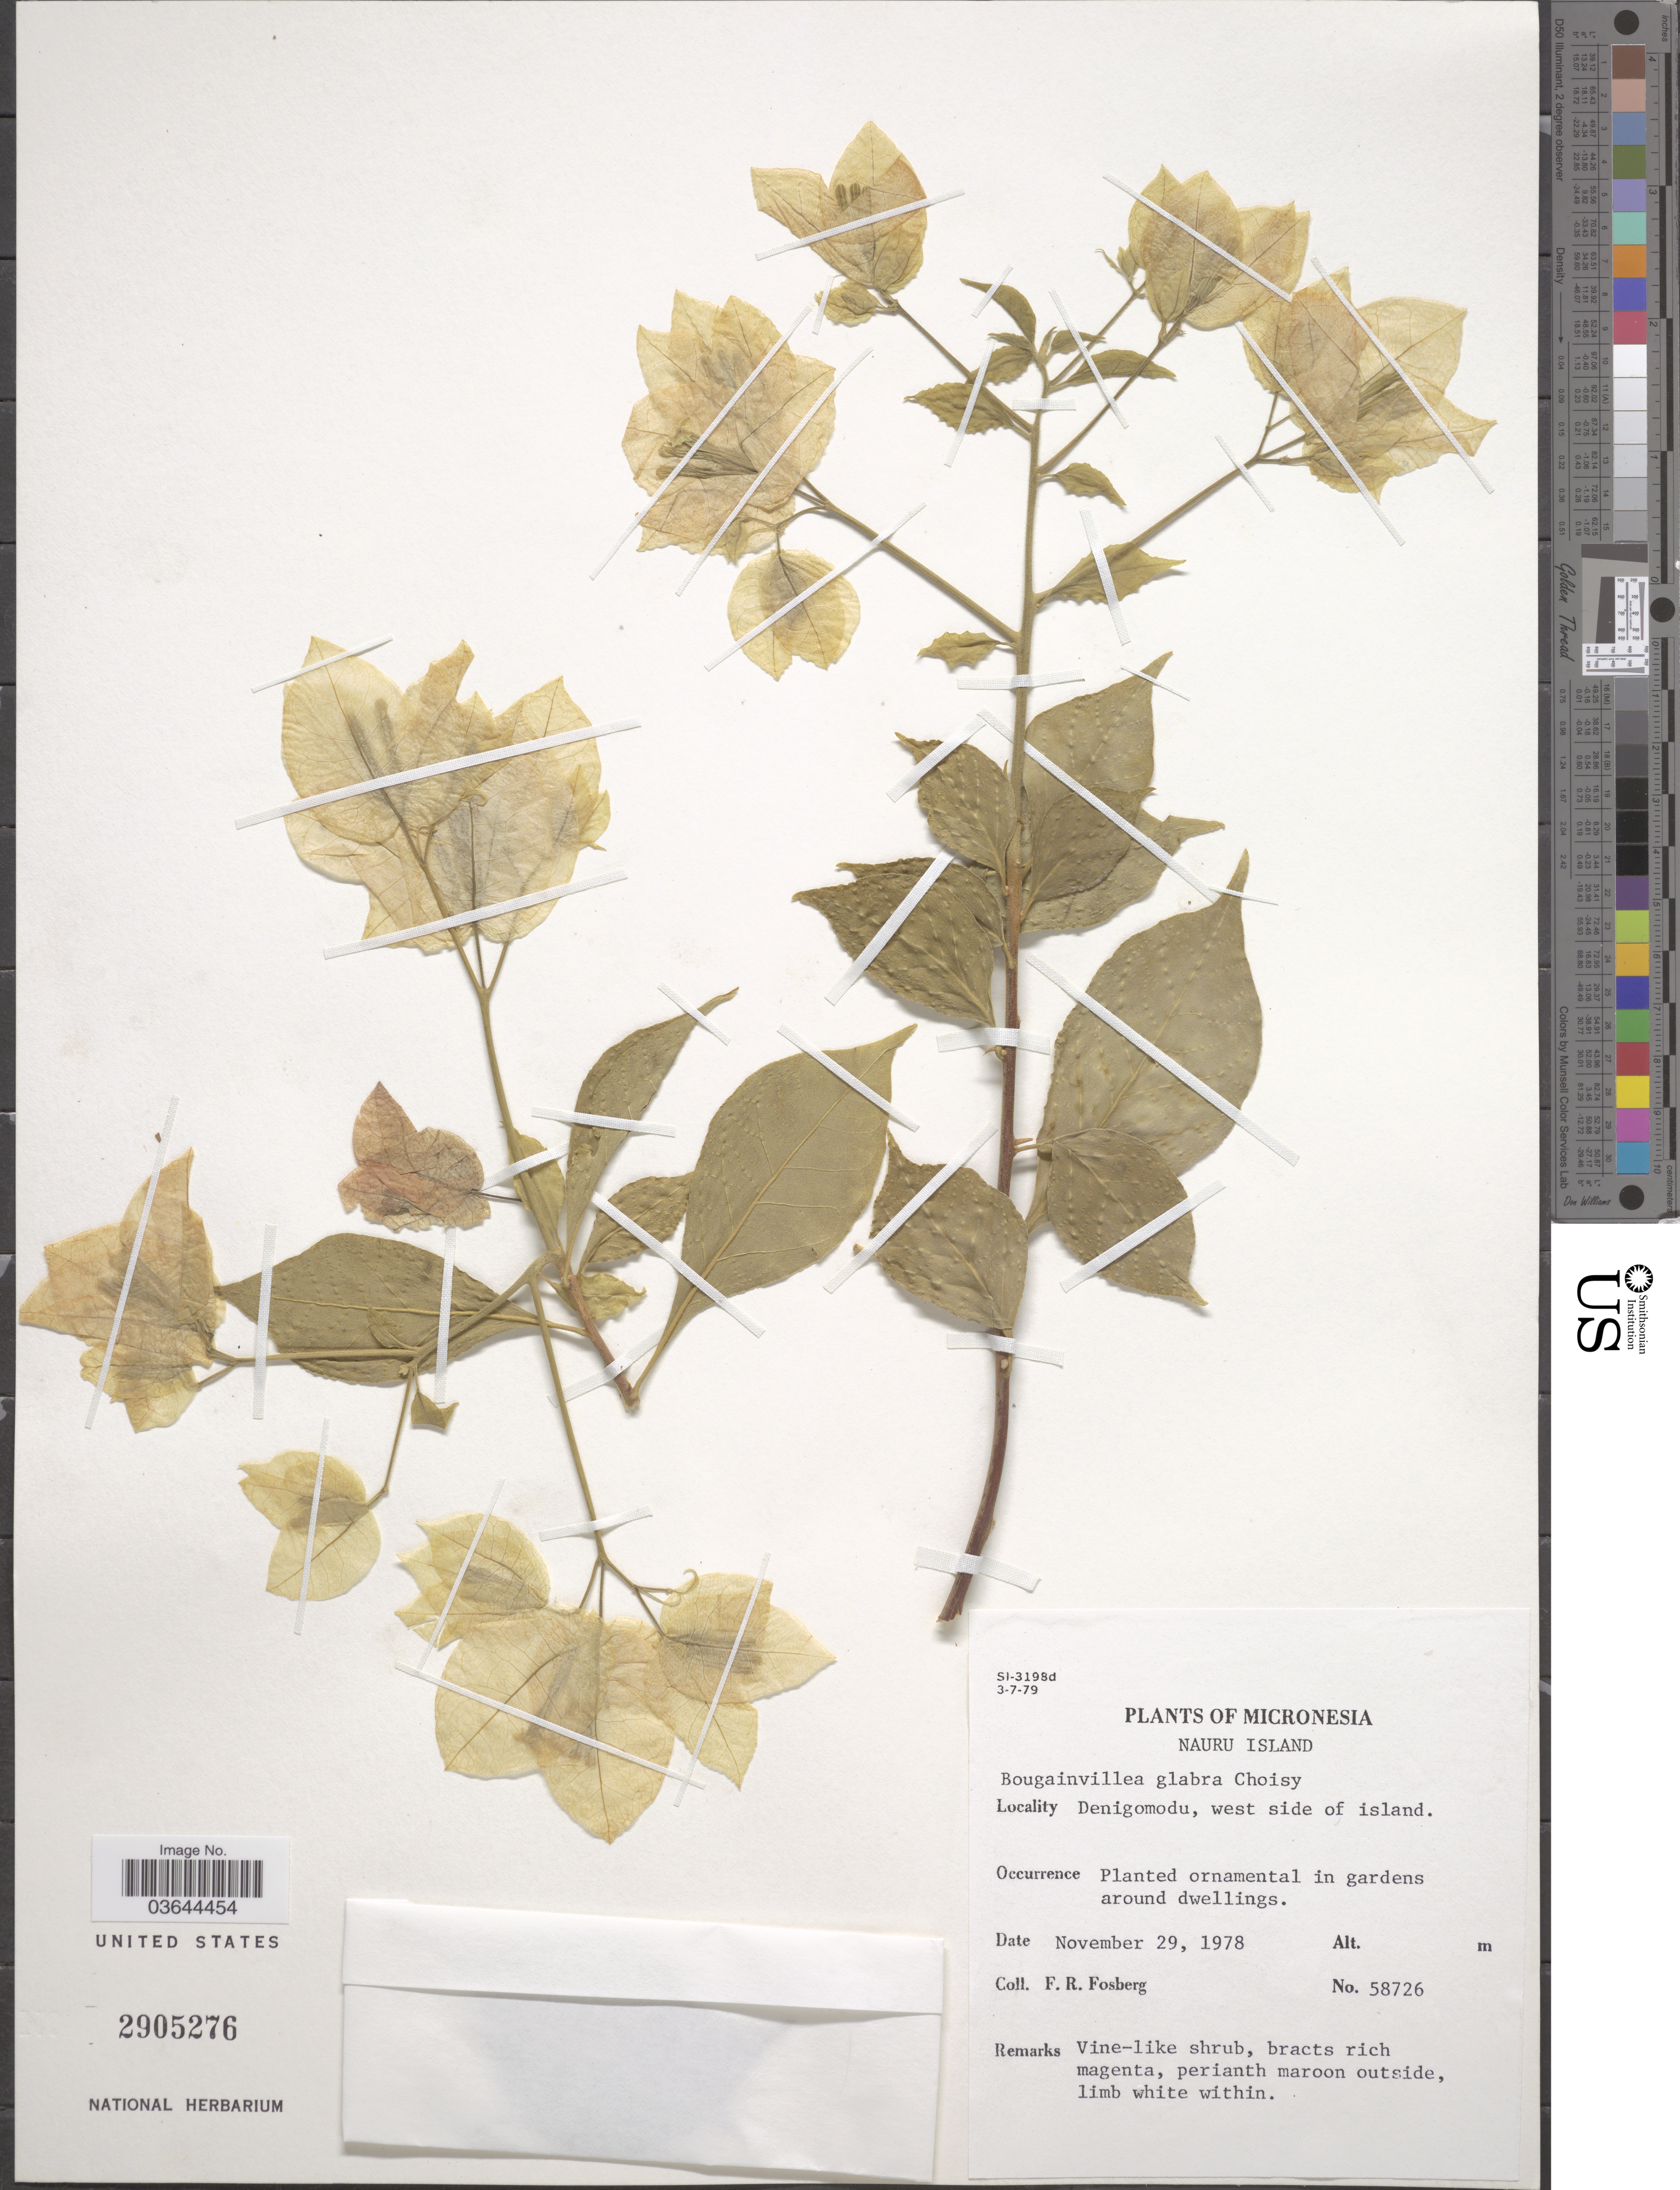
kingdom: Plantae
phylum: Tracheophyta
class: Magnoliopsida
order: Caryophyllales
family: Nyctaginaceae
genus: Bougainvillea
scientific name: Bougainvillea glabra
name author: Choisy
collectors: F. R. Fosberg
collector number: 58726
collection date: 1978-11-29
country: Nauru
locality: Micronesia, Nauru Island, Denigomodu, west side of island.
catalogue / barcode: US 2905276